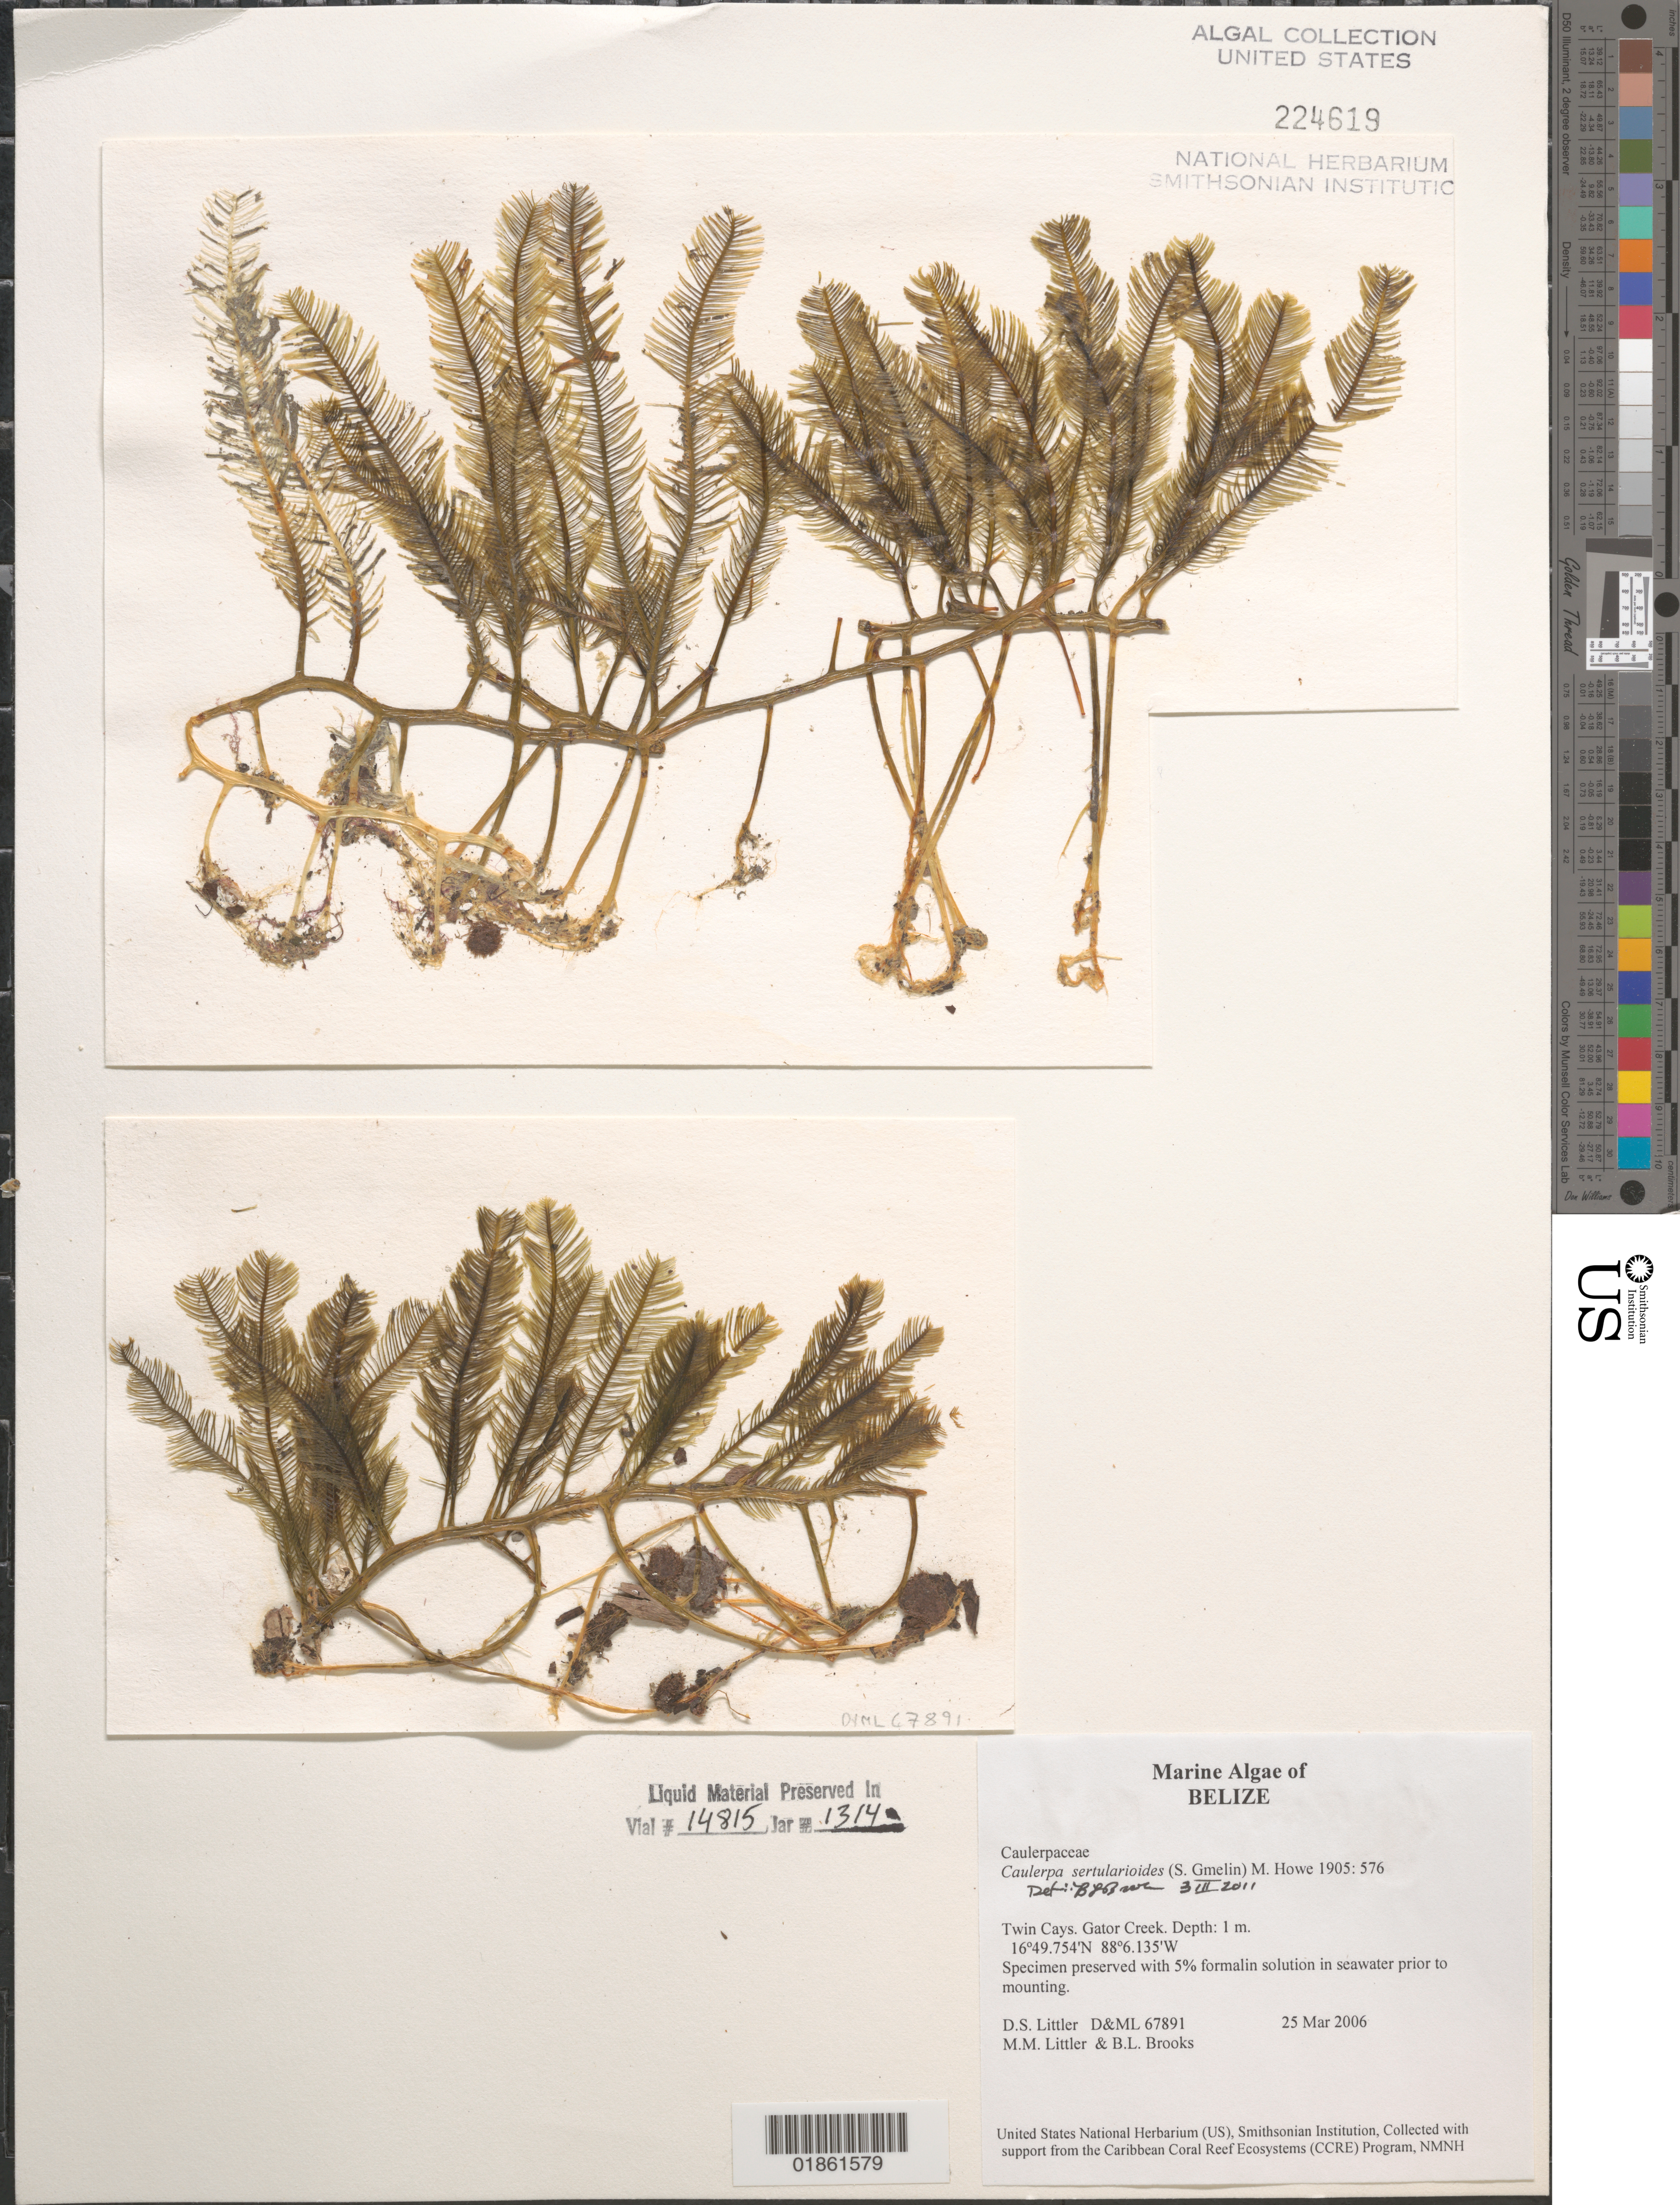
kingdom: Plantae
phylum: Chlorophyta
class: Ulvophyceae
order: Bryopsidales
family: Caulerpaceae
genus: Caulerpa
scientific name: Caulerpa sertularioides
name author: (S.G. Gmel.) M. Howe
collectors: M. M. Littler, D. S. Littler & B. Brooks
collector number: D&ML 67891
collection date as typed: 25 Mar 2006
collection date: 2006-03-25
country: Belize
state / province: Stann Creek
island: Twin Cays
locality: Grouper Gardens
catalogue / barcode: US 224619